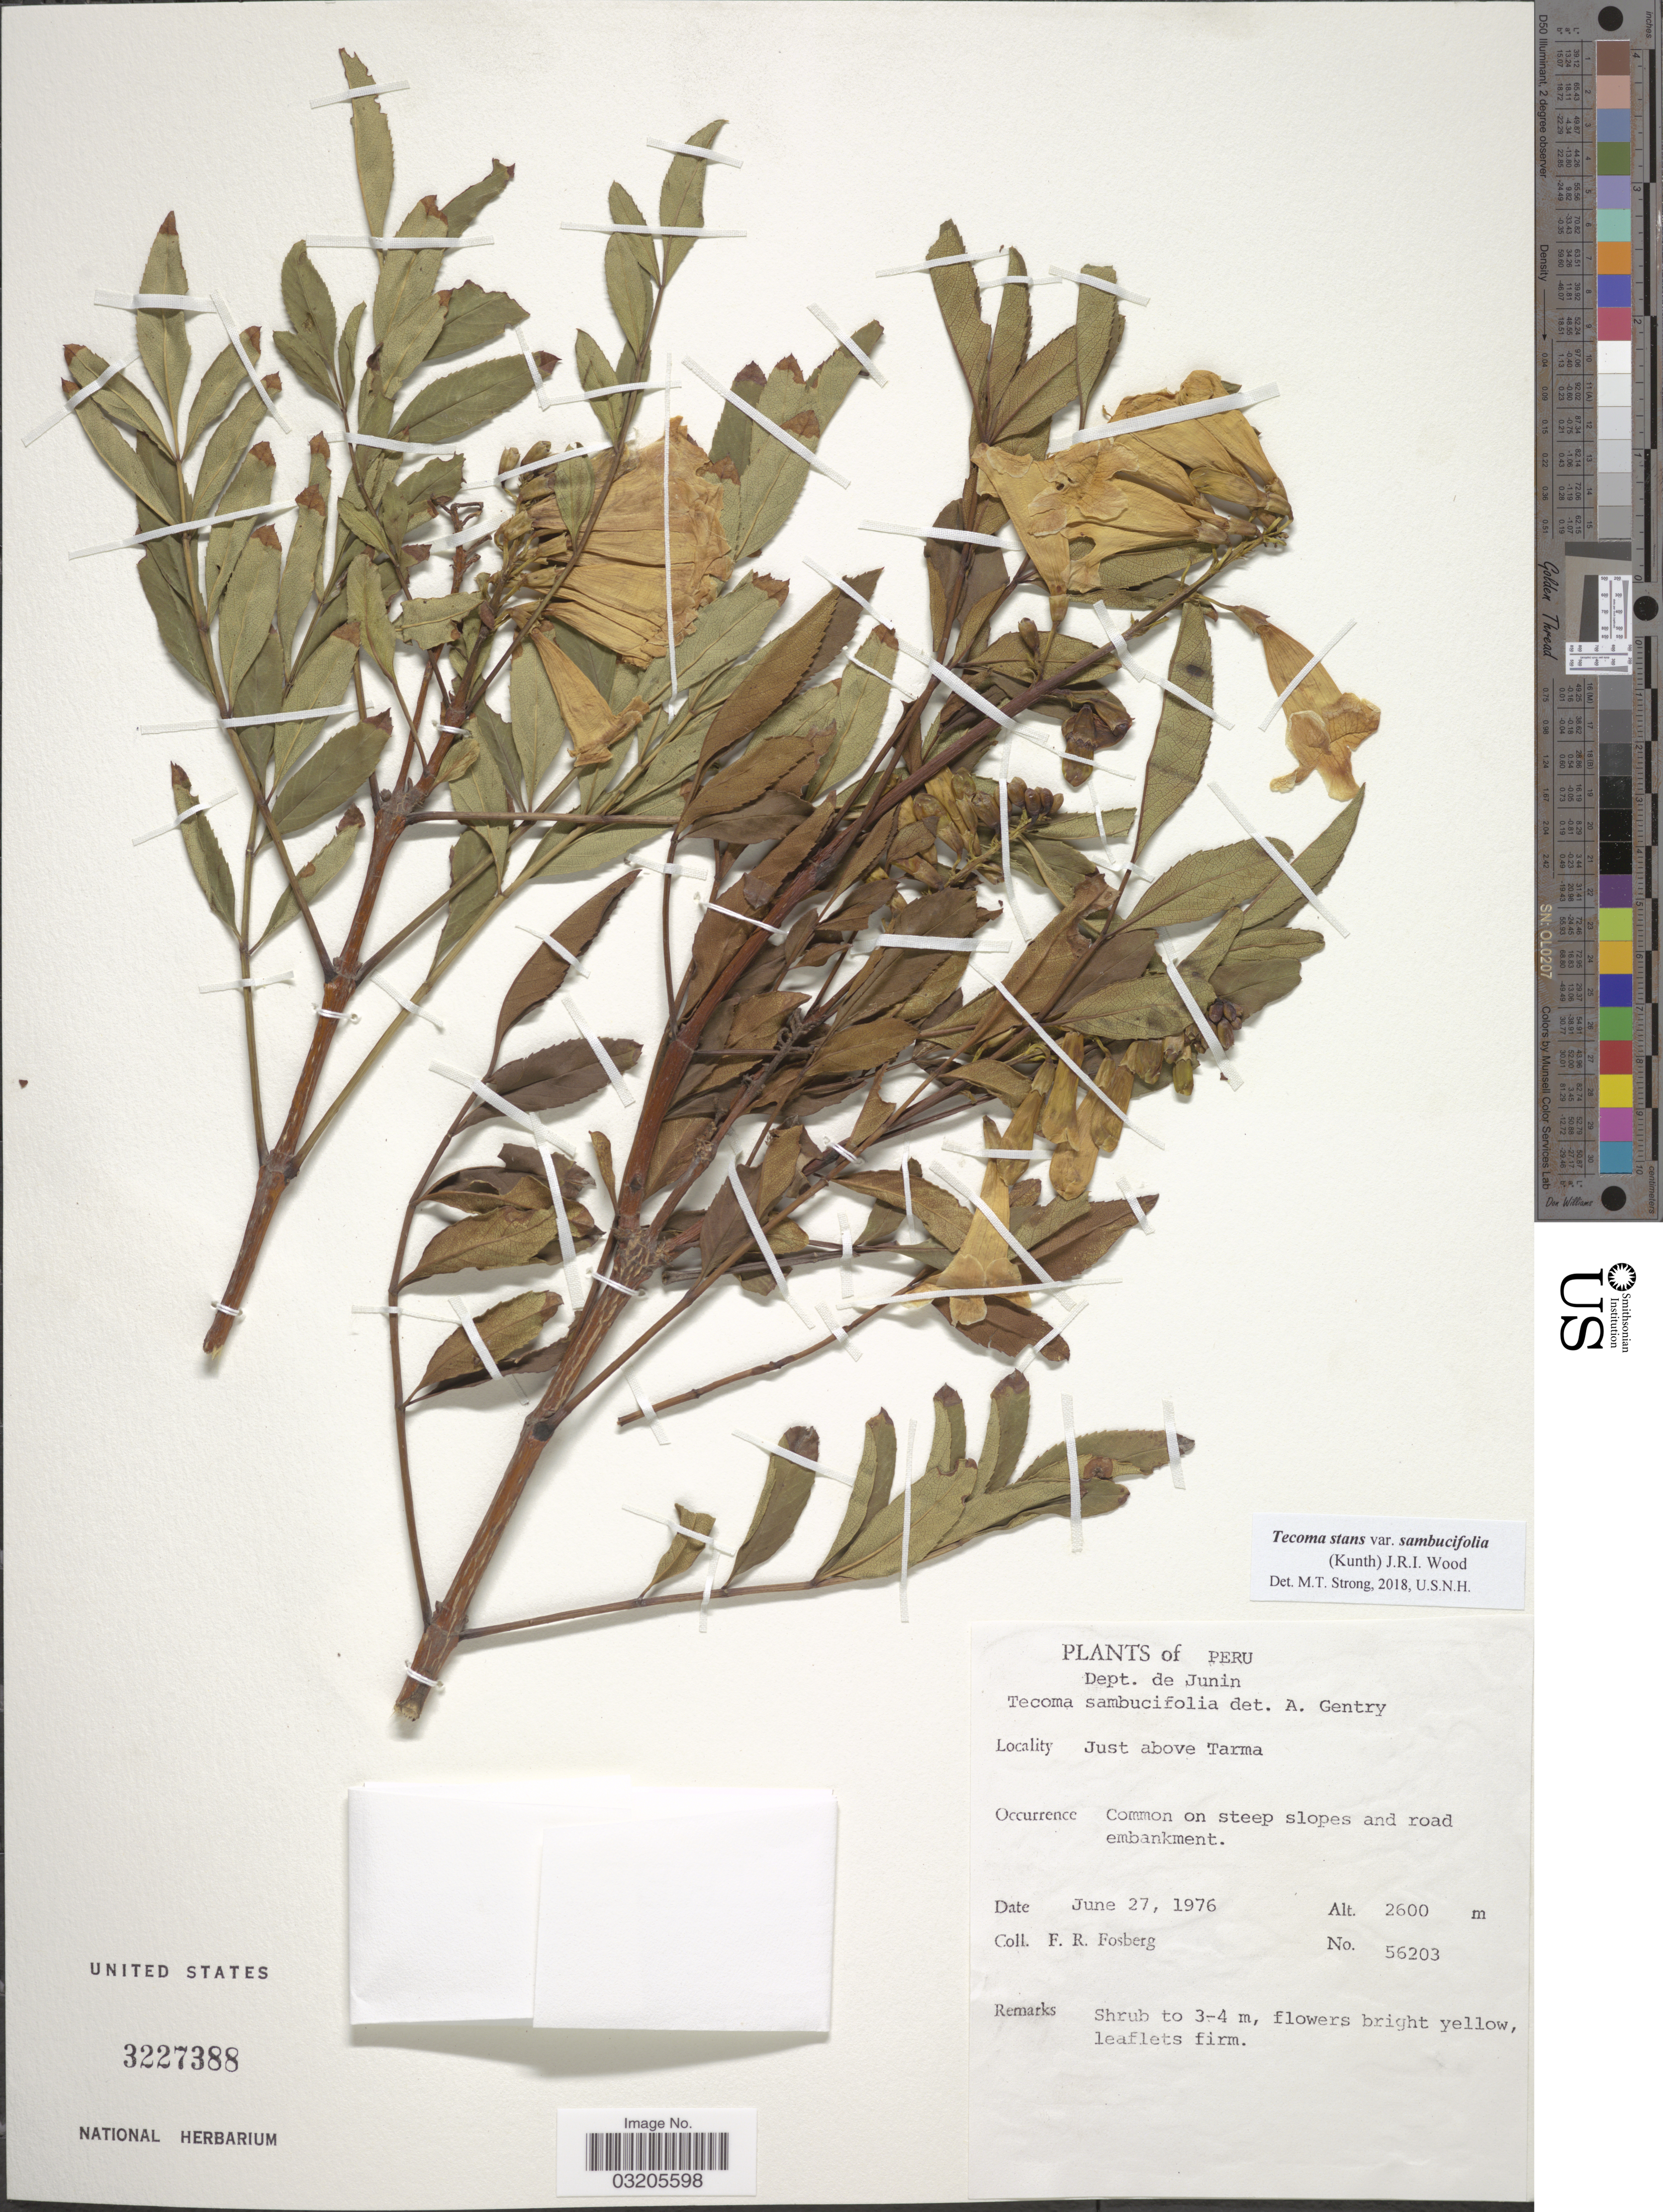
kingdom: Plantae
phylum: Tracheophyta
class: Magnoliopsida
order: Lamiales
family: Bignoniaceae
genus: Tecoma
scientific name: Tecoma stans var. sambucifolia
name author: (Kunth) J.R.I. Wood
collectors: F. R. Fosberg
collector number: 56203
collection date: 1976-06-27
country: Peru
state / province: Junín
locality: Dept. de Junin. Just above Tarma.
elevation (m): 2600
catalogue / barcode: US 3227388